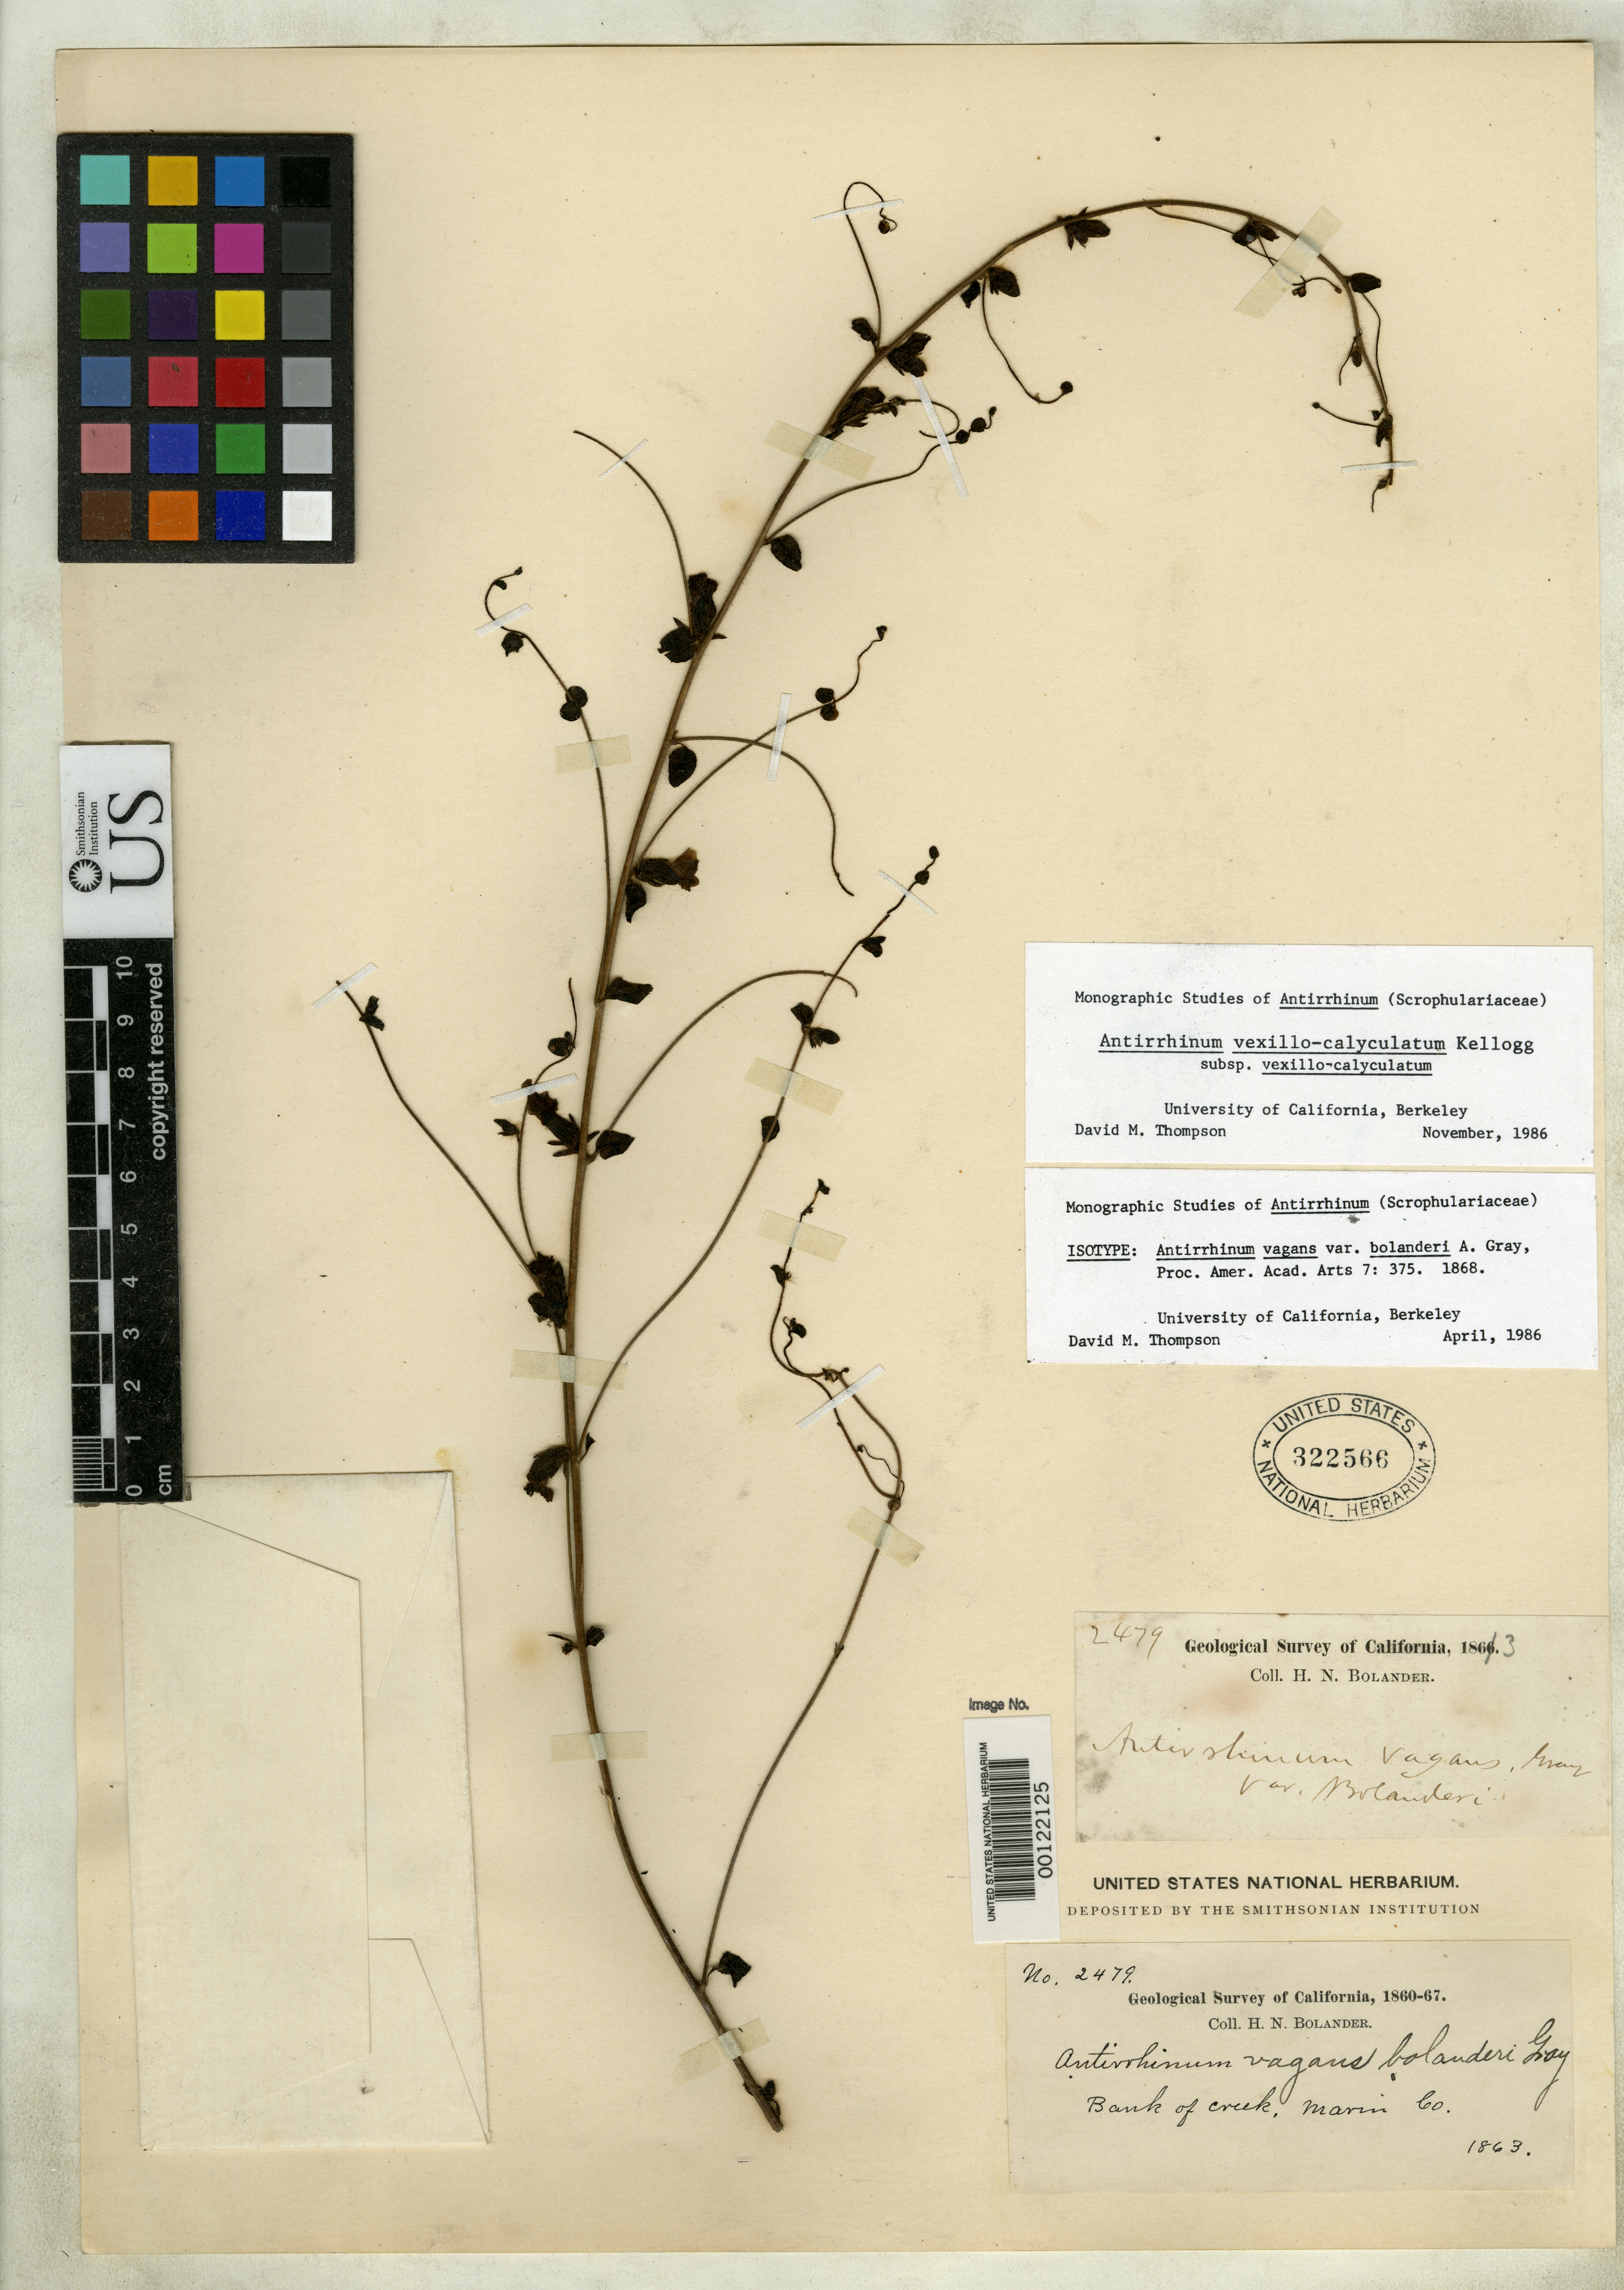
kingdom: Plantae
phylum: Tracheophyta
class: Magnoliopsida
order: Lamiales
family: Plantaginaceae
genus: Antirrhinum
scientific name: Antirrhinum vagans var. bolanderi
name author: A. Gray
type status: Isotype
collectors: H. Bolander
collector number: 2479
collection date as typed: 1863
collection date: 1863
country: United States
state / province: California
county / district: Marin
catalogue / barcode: US 322566